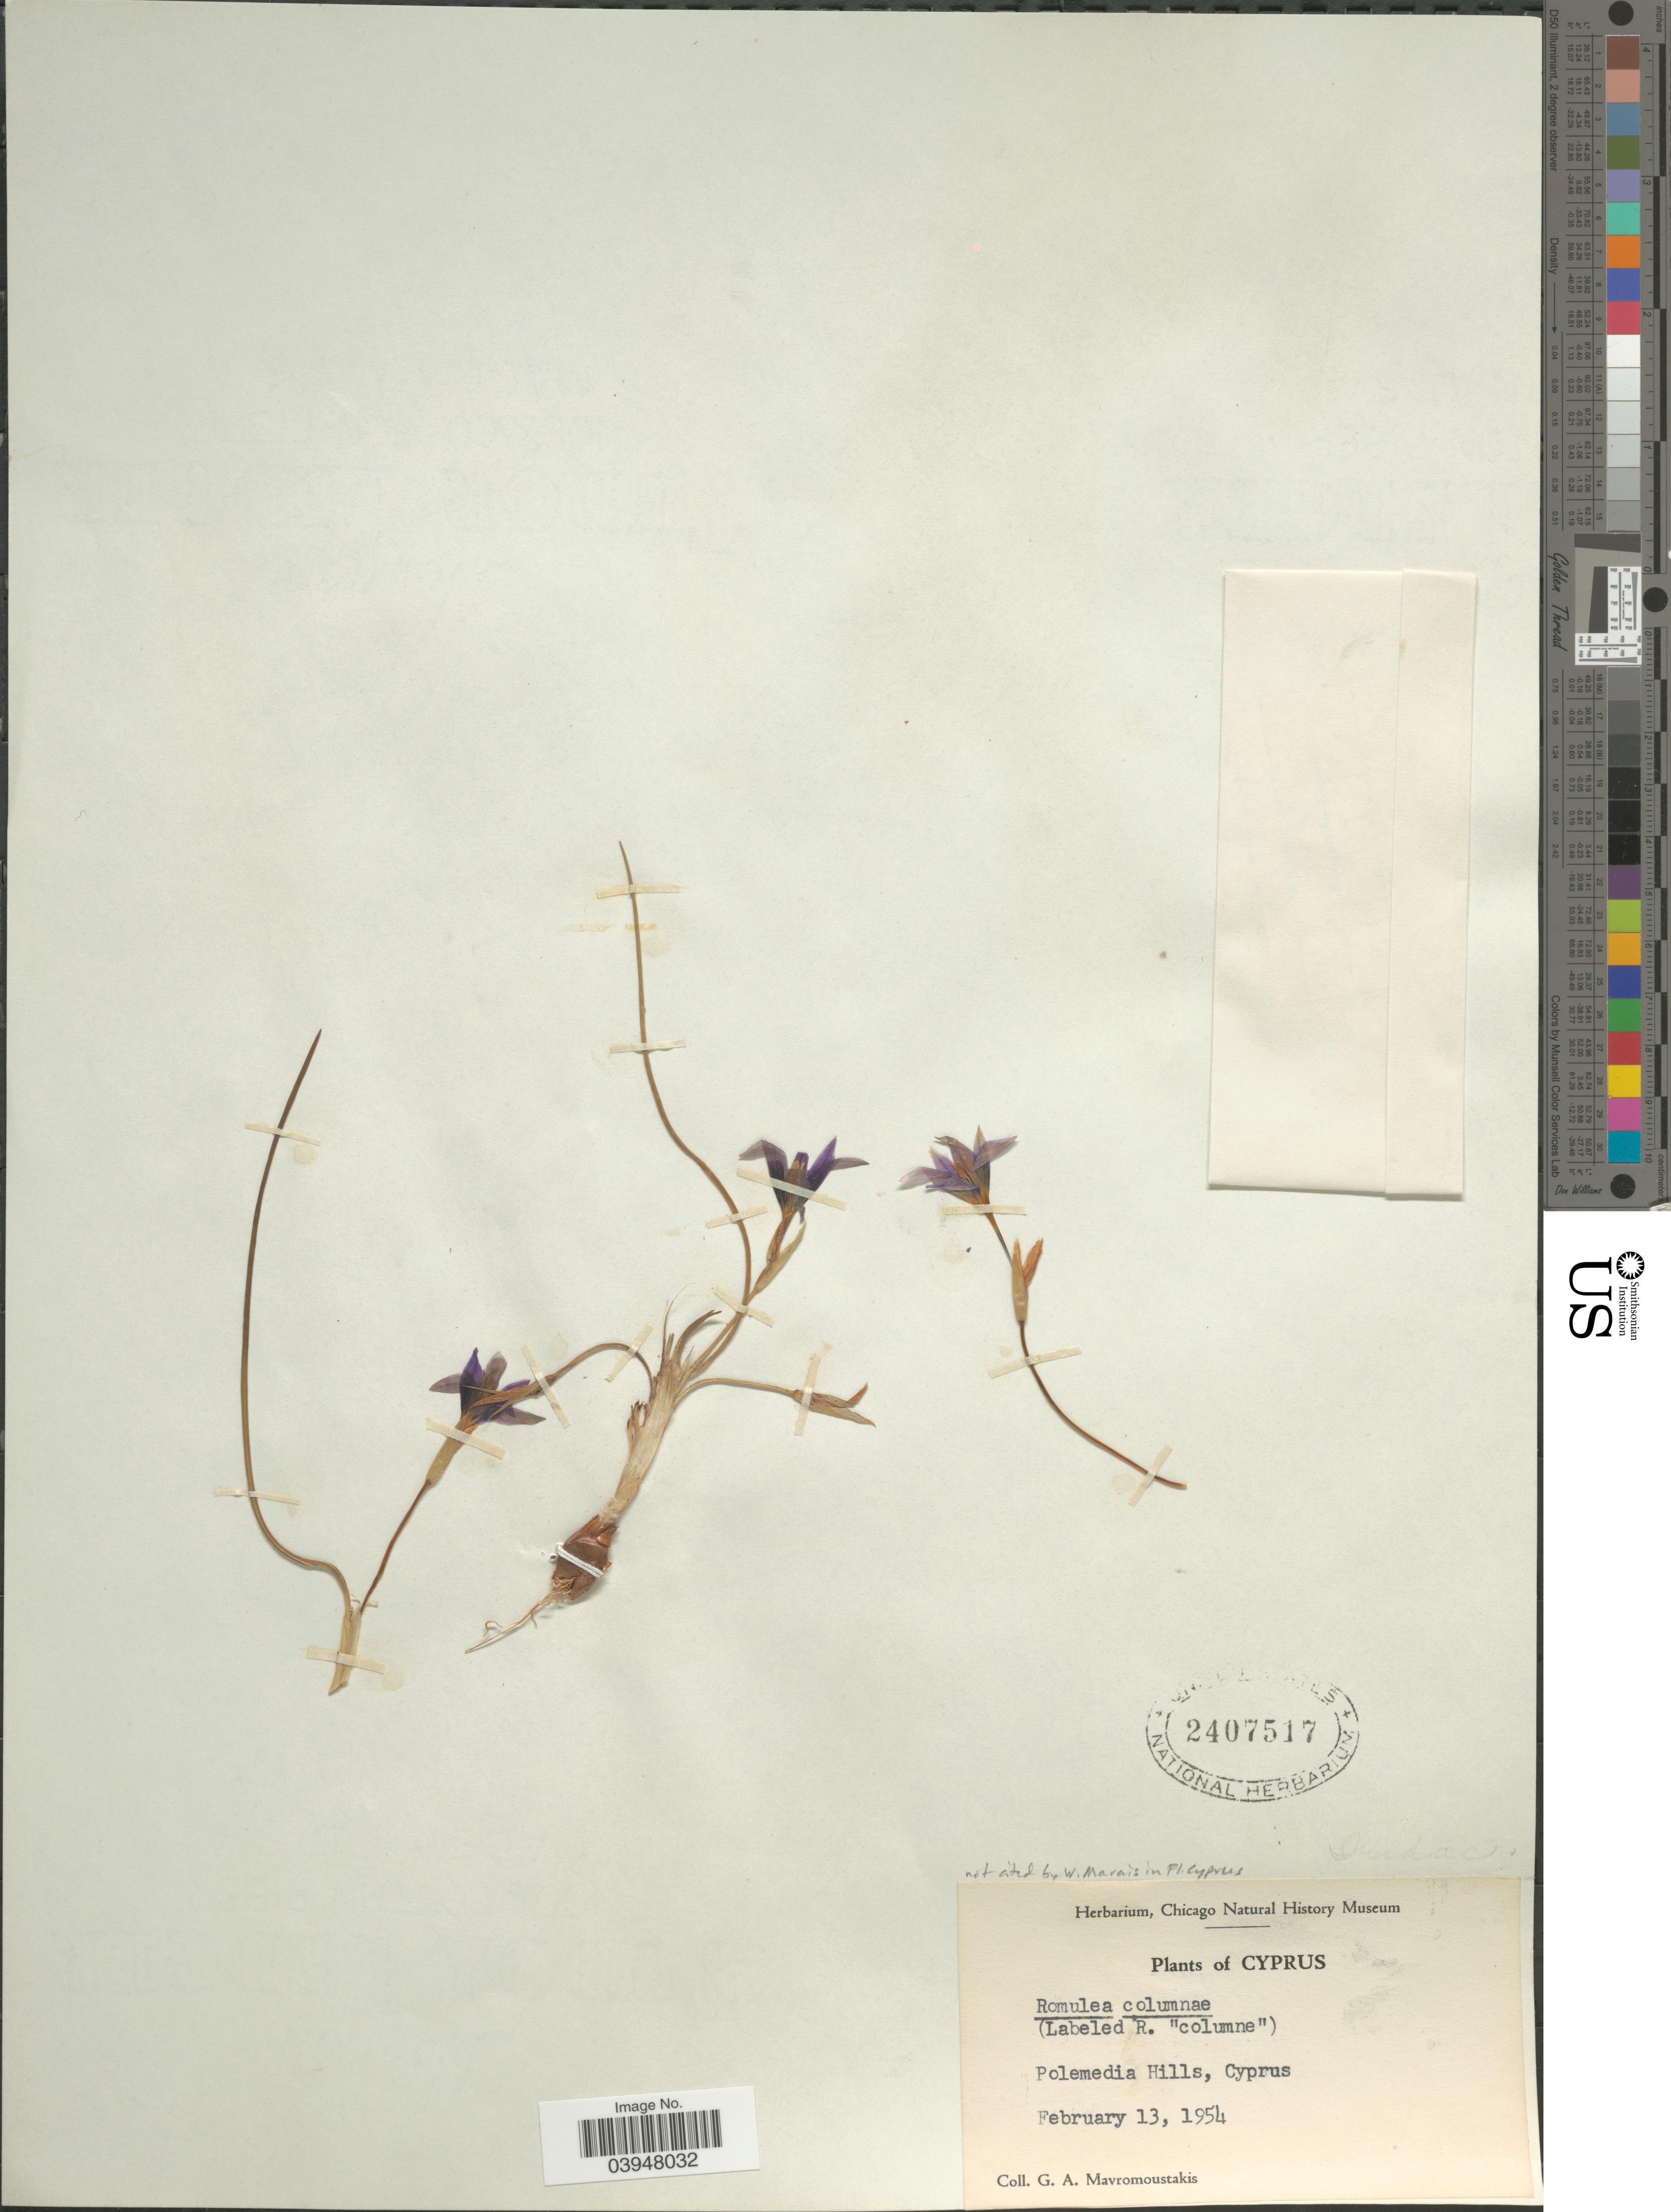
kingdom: Plantae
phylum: Tracheophyta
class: Liliopsida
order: Asparagales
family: Iridaceae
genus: Romulea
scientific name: Romulea columnae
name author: Sebast. & Mauri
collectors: G. Mavromoustakis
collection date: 1954-02-13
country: Cyprus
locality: Polemedia Hills.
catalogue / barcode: US 2407517